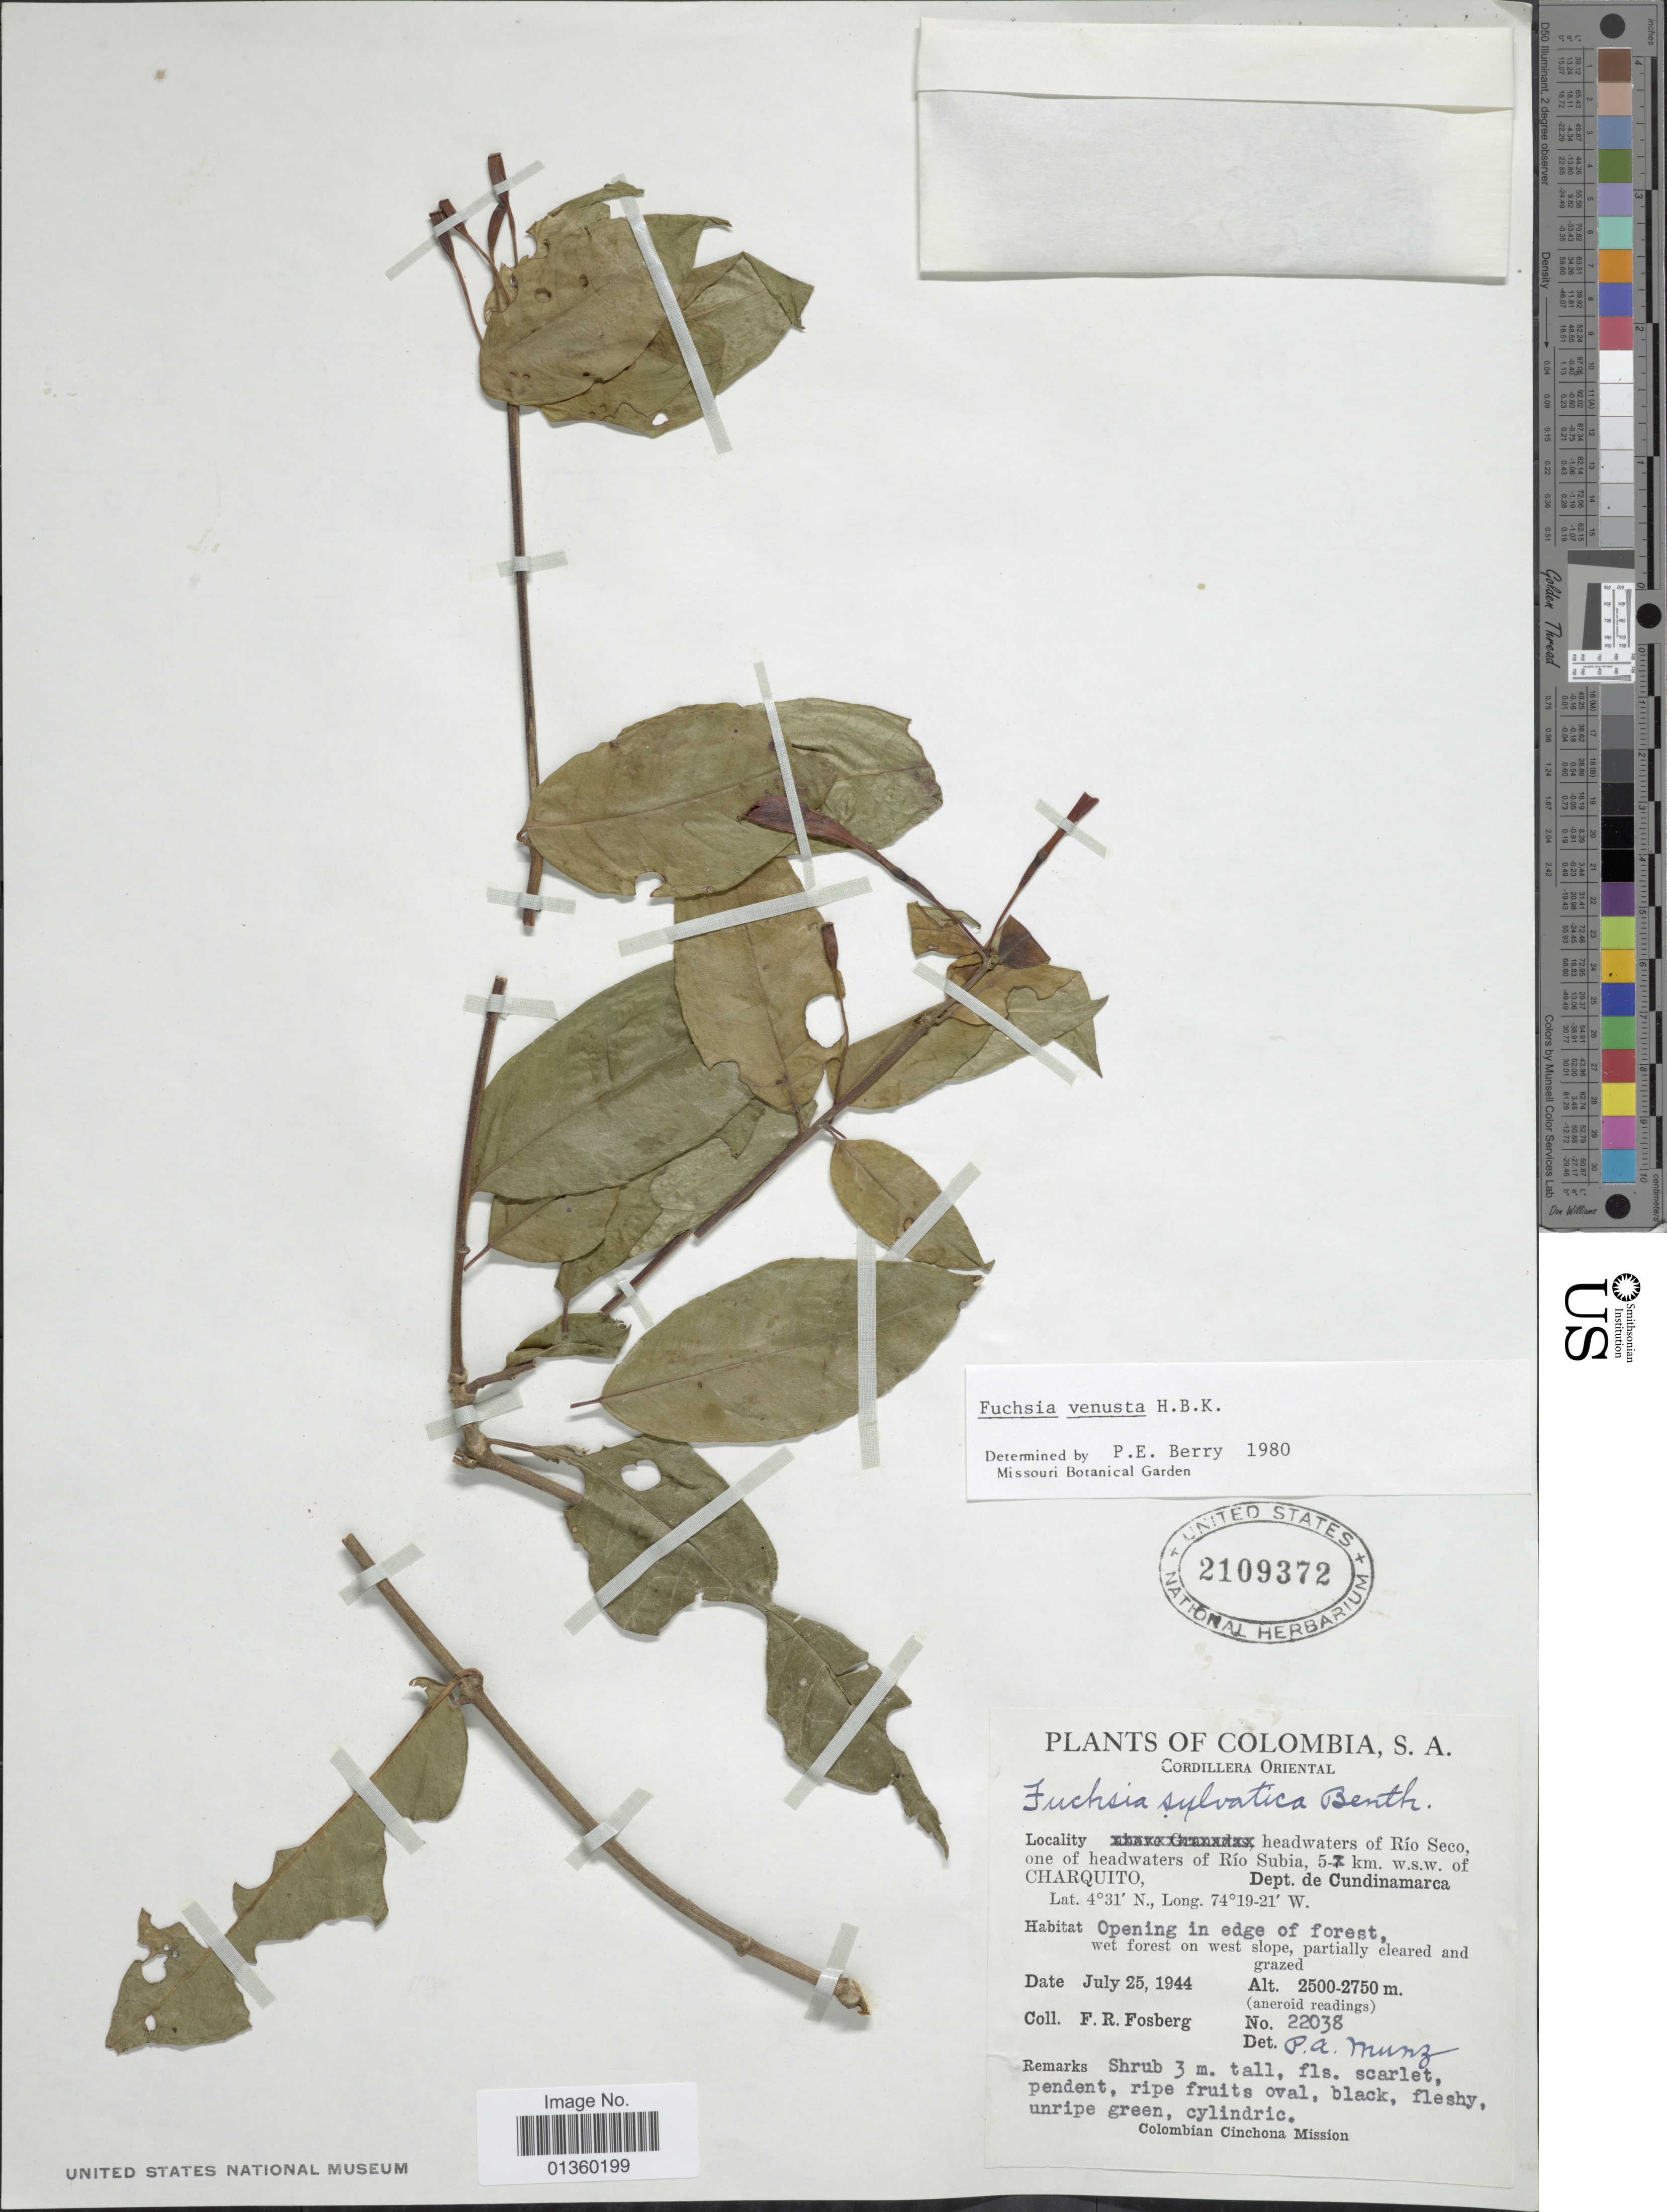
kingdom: Plantae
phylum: Tracheophyta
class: Magnoliopsida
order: Myrtales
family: Onagraceae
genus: Fuchsia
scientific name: Fuchsia venusta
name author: Kunth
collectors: F. R. Fosberg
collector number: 22038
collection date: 1944-07-25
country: Colombia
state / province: Cundinamarca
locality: Cordillera Oriental, headwaters of Río Seco, one of headwaters of Río Subia, 5 km. w.s.w. of Charquito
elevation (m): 2500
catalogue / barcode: US 2109372